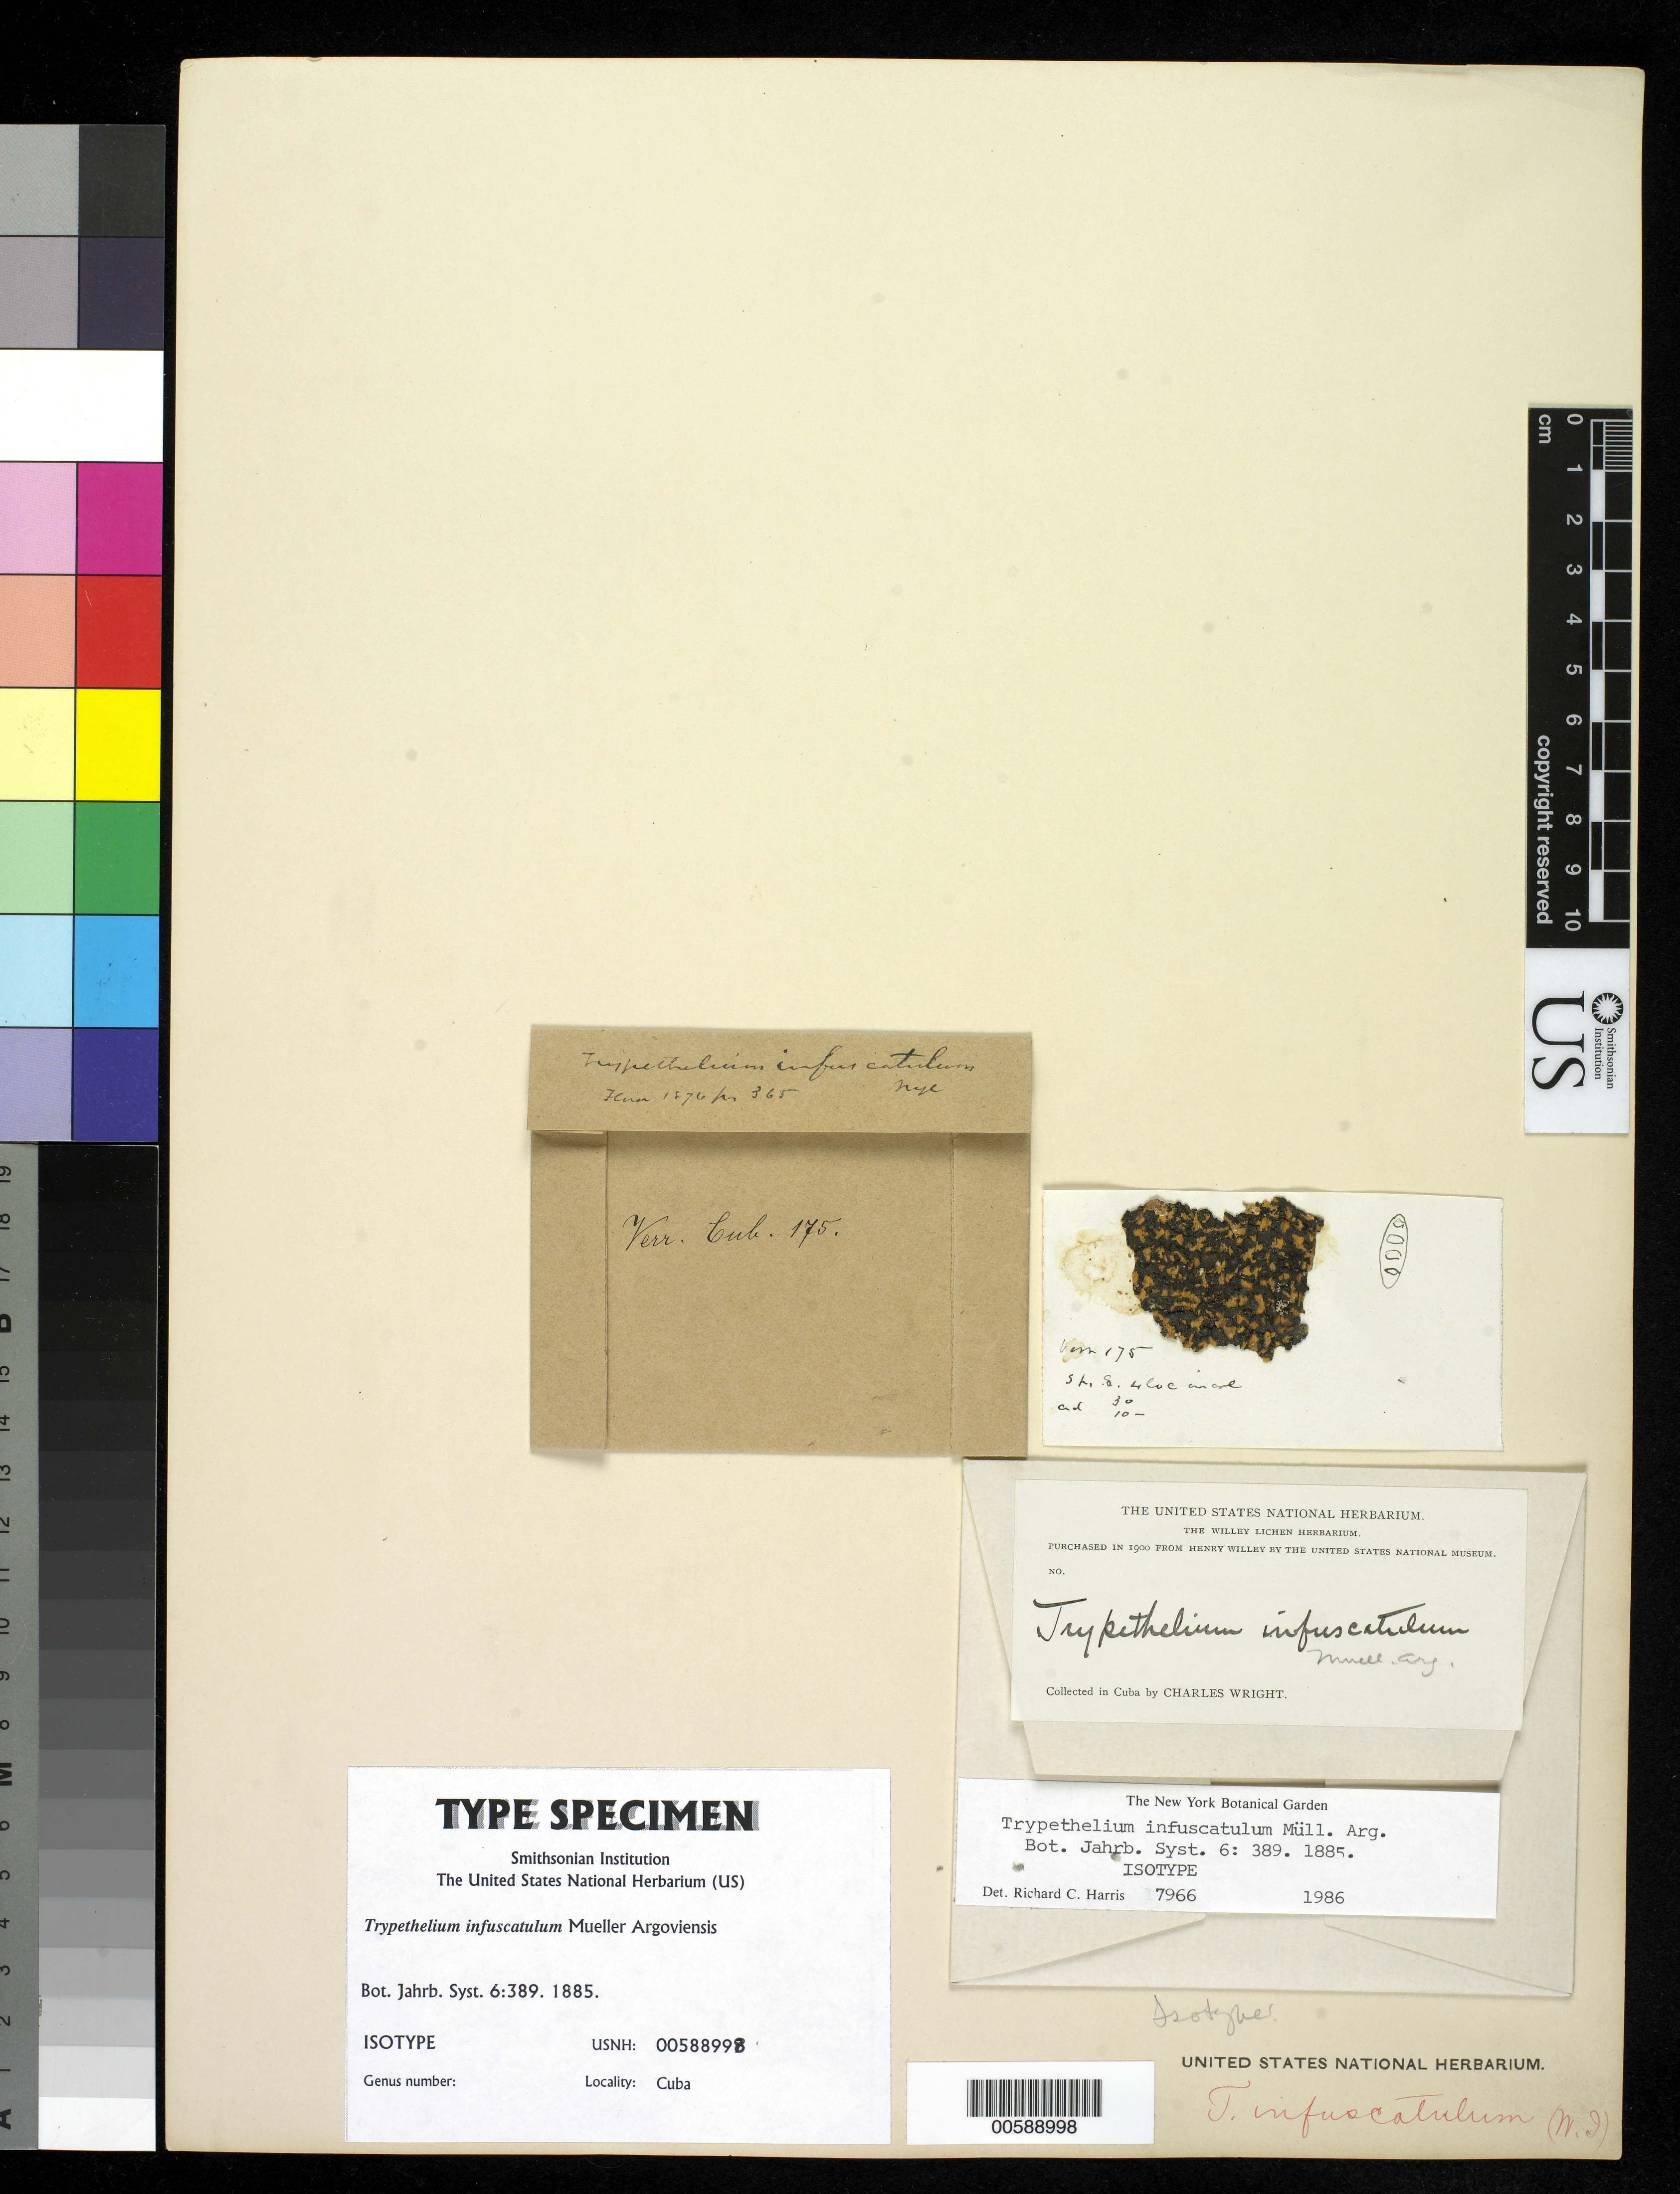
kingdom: Fungi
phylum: Ascomycota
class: Dothideomycetes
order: Trypetheliales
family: Trypetheliaceae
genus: Trypethelium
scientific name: Trypethelium infuscatulum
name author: Müll. Arg.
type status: Isotype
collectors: C. Wright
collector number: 175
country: Cuba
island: Greater Antilles